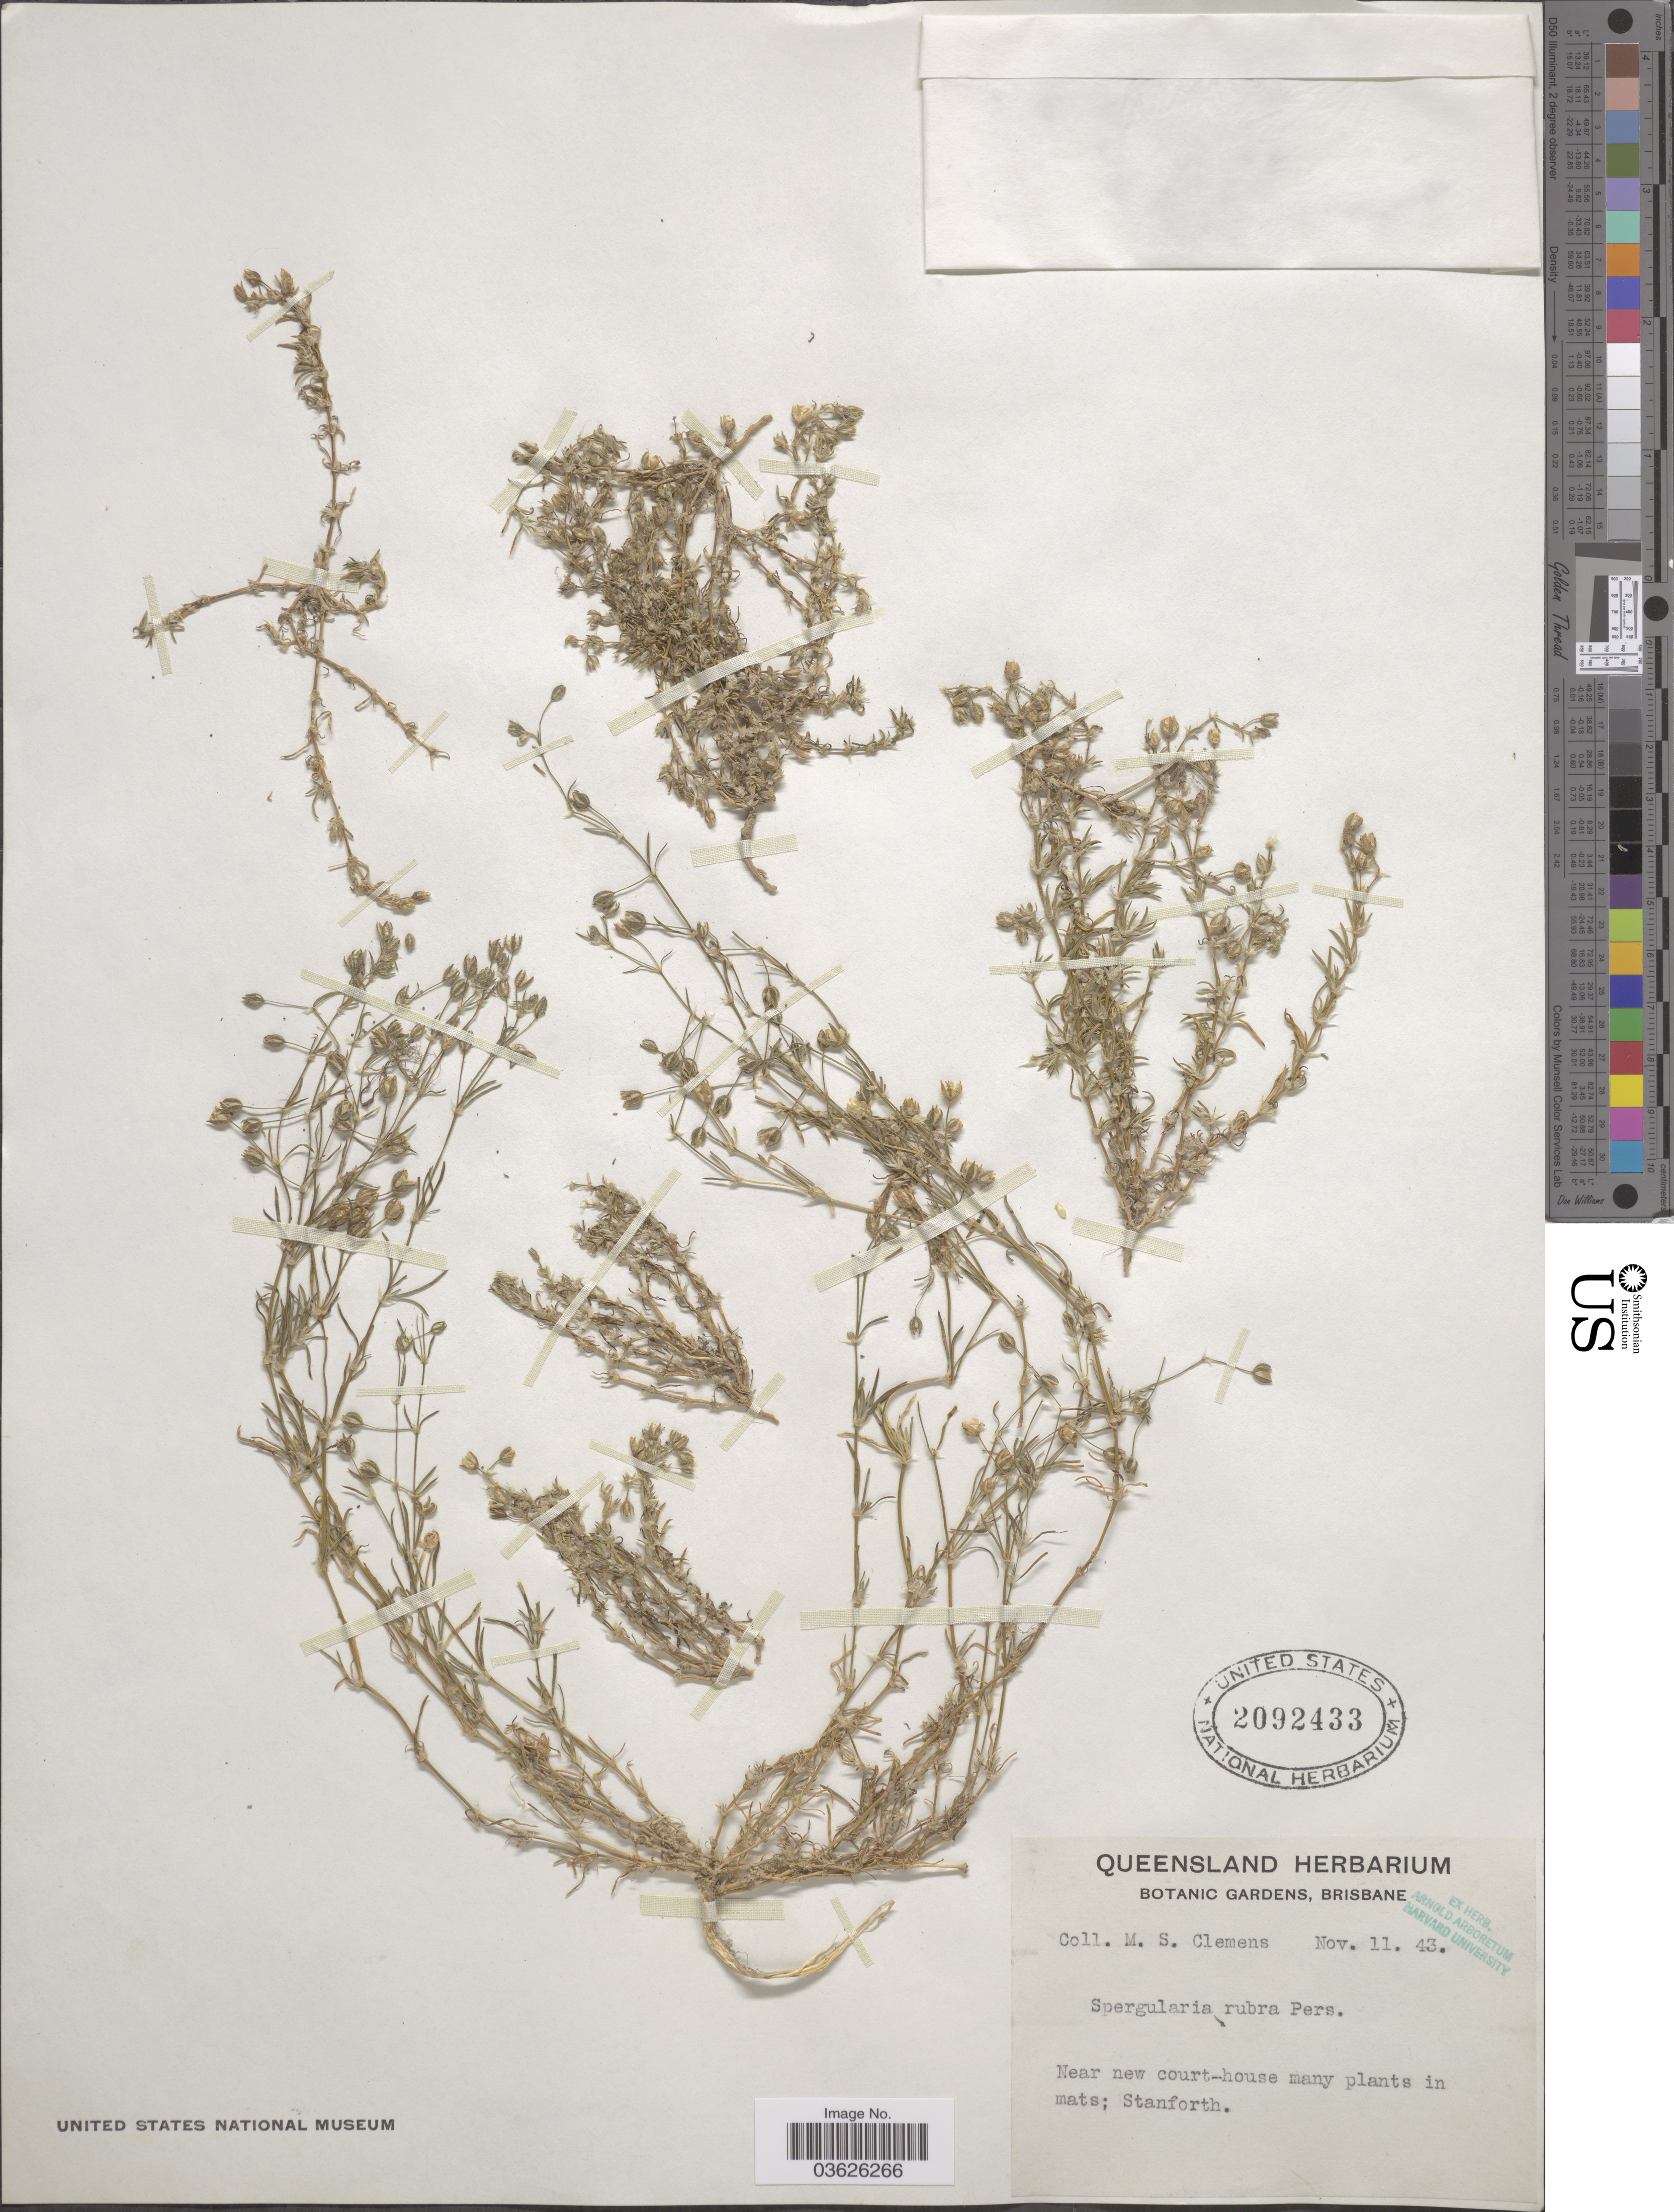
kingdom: Plantae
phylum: Tracheophyta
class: Magnoliopsida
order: Caryophyllales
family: Caryophyllaceae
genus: Spergularia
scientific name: Spergularia rubra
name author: (L.) J. Presl & C. Presl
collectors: M. S. Clemens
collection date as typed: Transcribed d/m/y: 11/11/43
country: Australia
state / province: Queensland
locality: Near new court-house. Stanforth.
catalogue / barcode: US 2092433